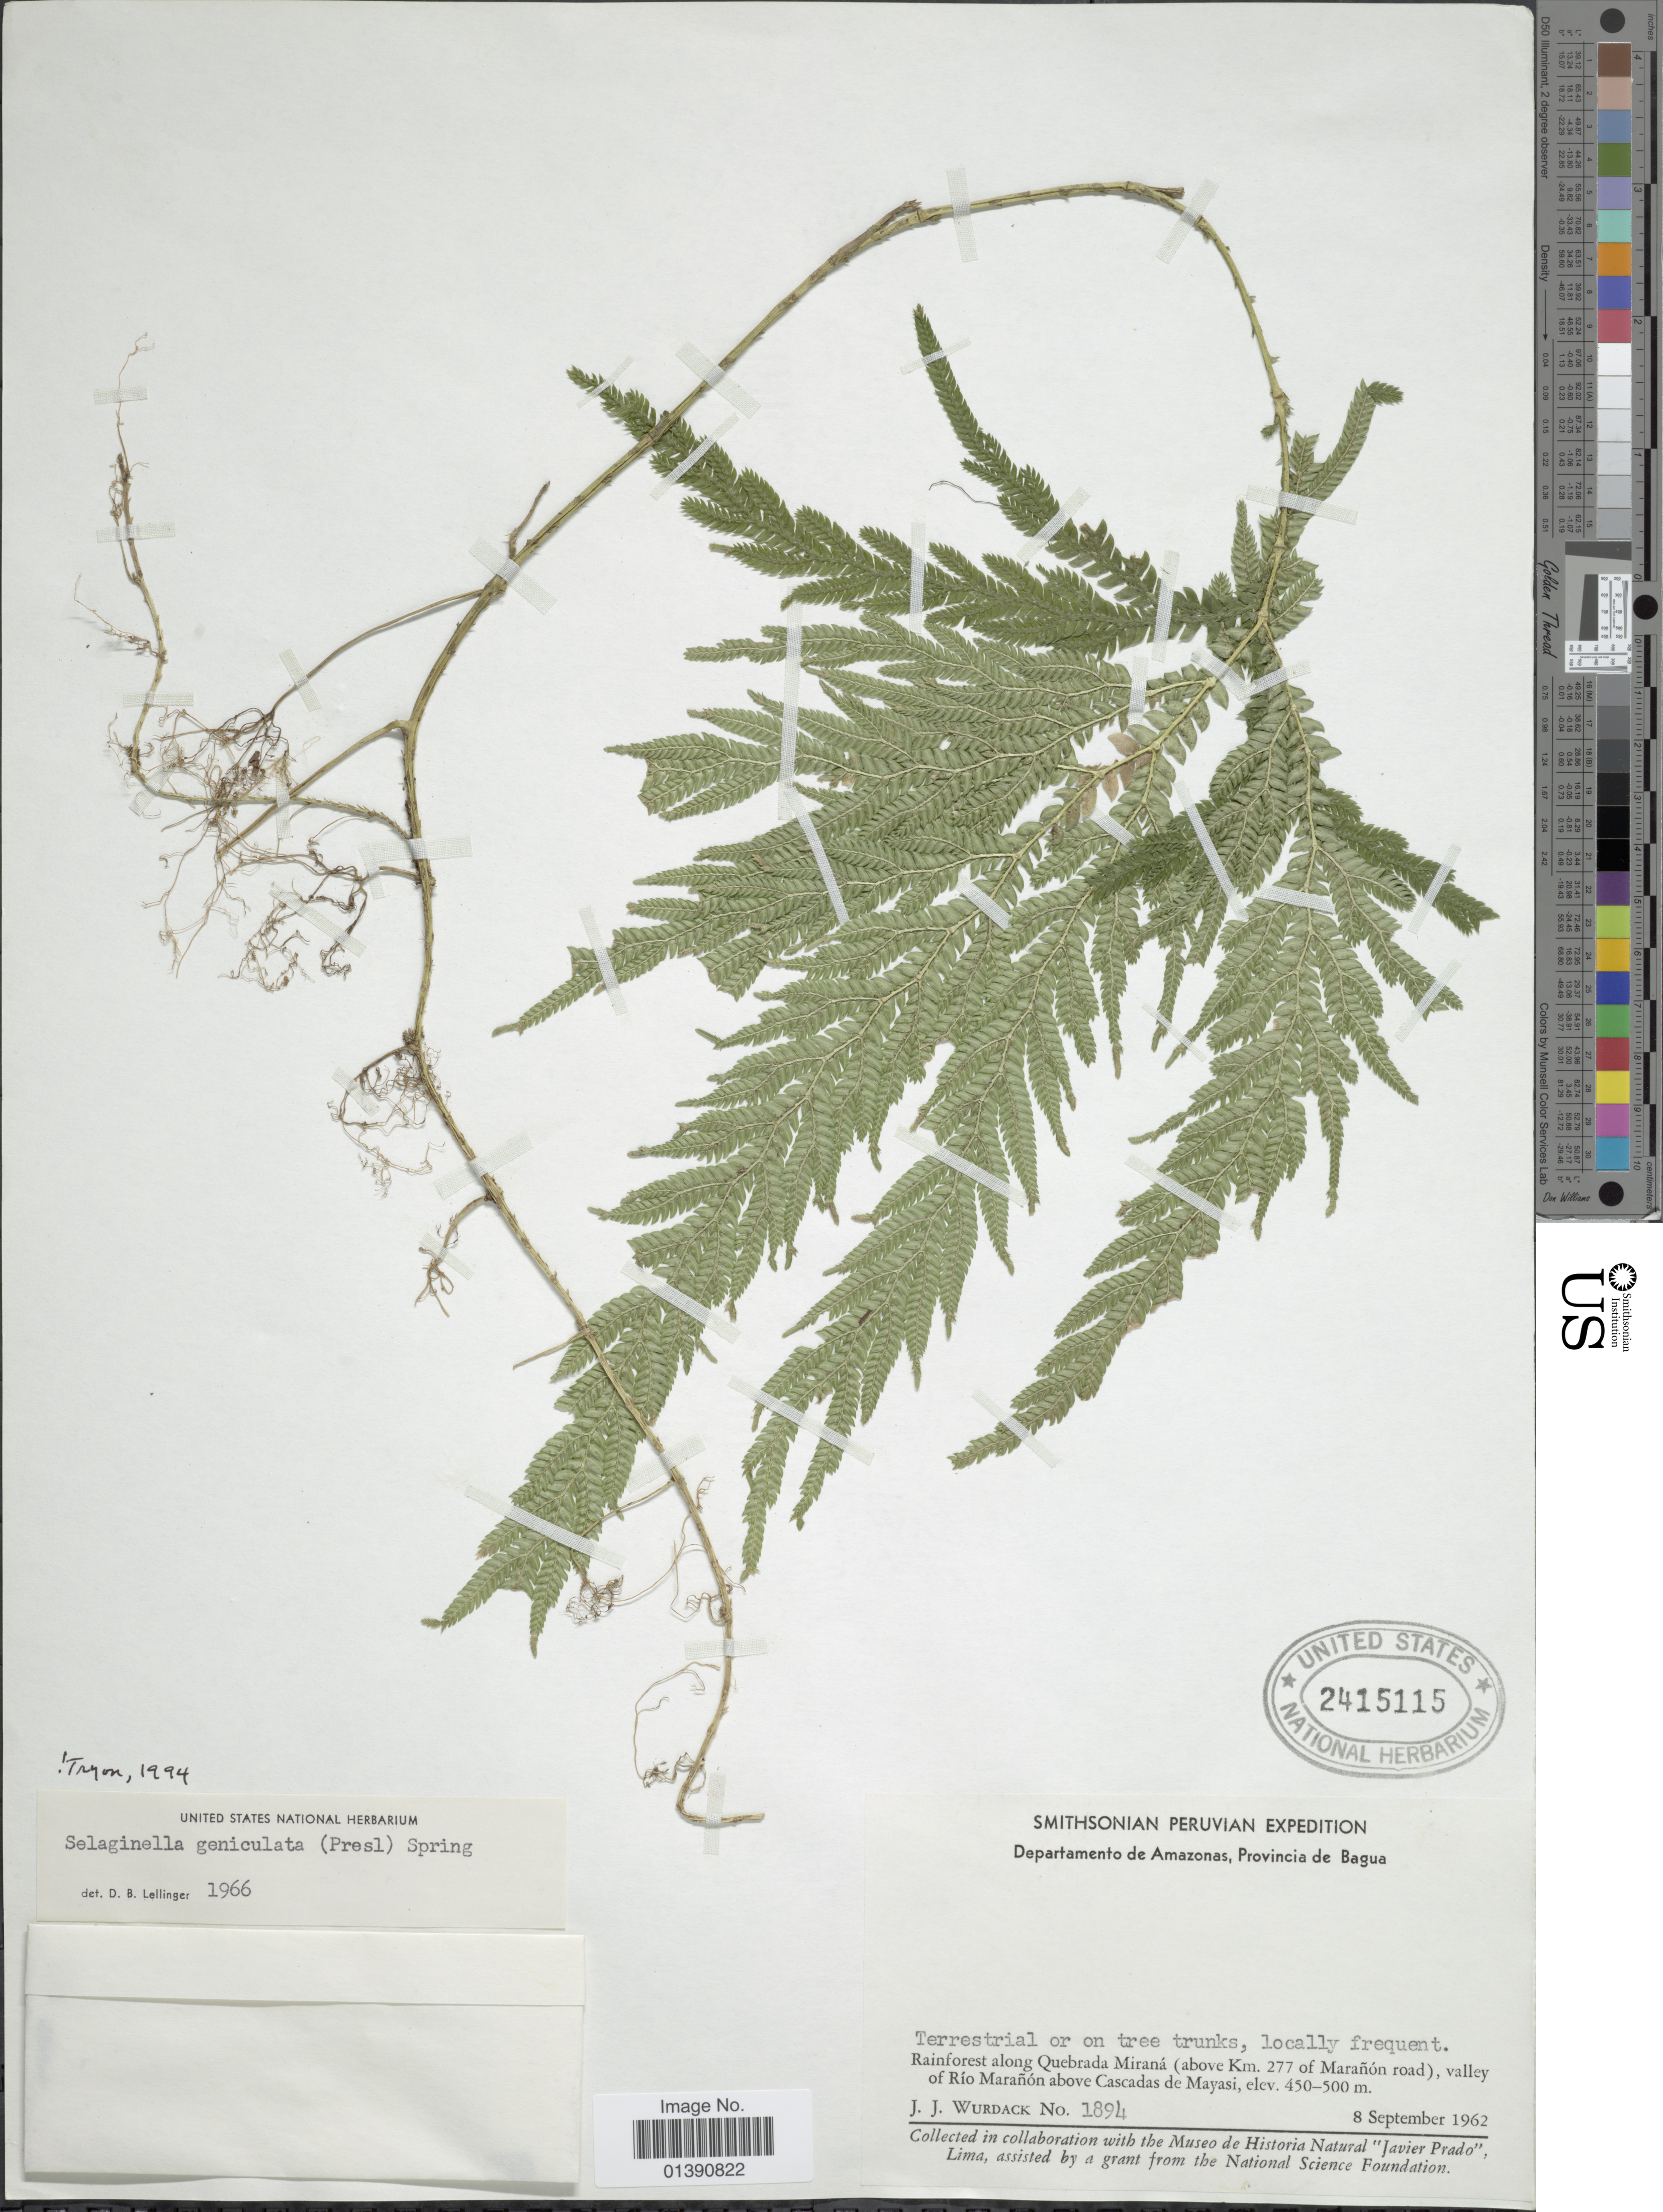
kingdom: Plantae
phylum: Tracheophyta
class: Lycopodiopsida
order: Selaginellales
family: Selaginellaceae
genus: Selaginella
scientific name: Selaginella geniculata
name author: (C. Presl) Spring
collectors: J. J. Wurdack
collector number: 1894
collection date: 1962-09-08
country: Peru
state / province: Amazonas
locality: Provincia de Bagua, Rainforest along Quebrada Miraná (above Km 277 of Marañón road), valley of Río Marañón above Cascadas de Mayasi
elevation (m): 450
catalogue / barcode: US 2415115